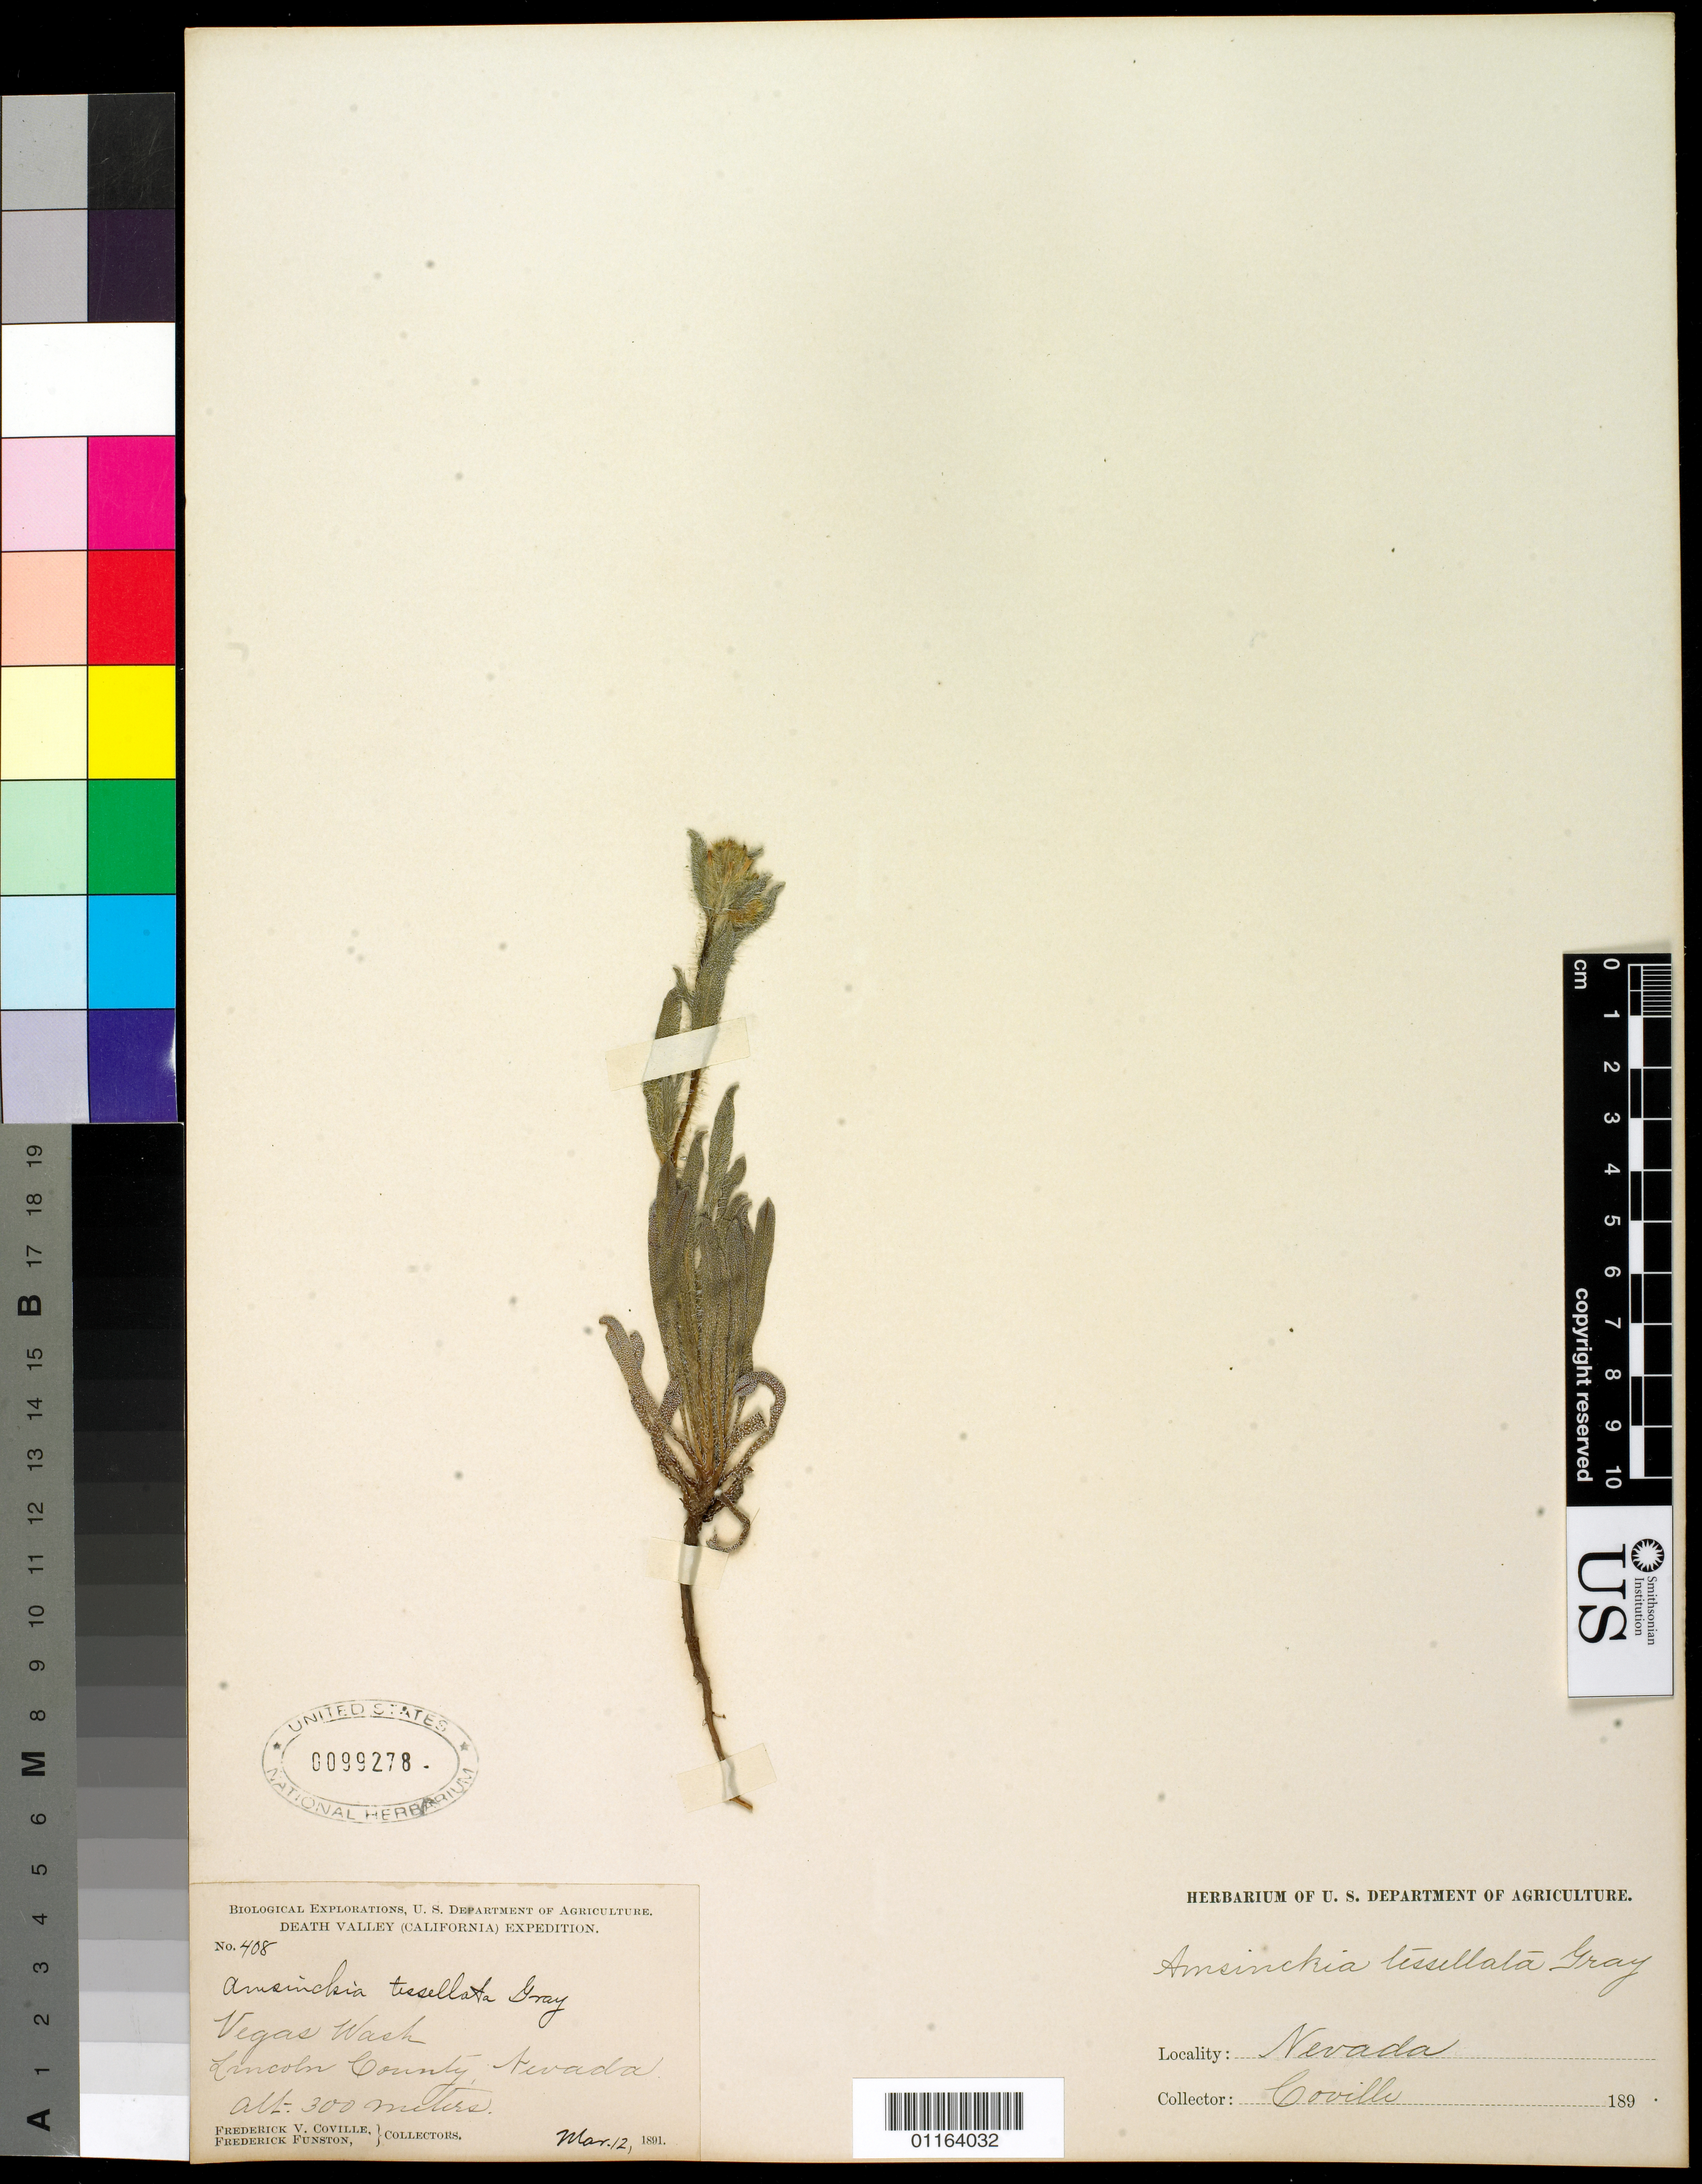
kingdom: Plantae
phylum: Tracheophyta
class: Magnoliopsida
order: Boraginales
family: Boraginaceae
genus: Amsinckia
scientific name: Amsinckia tessellata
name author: A. Gray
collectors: F. V. Coville & F. Funston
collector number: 408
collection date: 1891-03-12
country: United States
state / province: Nevada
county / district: Lincoln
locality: Vegas Wash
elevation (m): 300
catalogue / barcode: US 99278